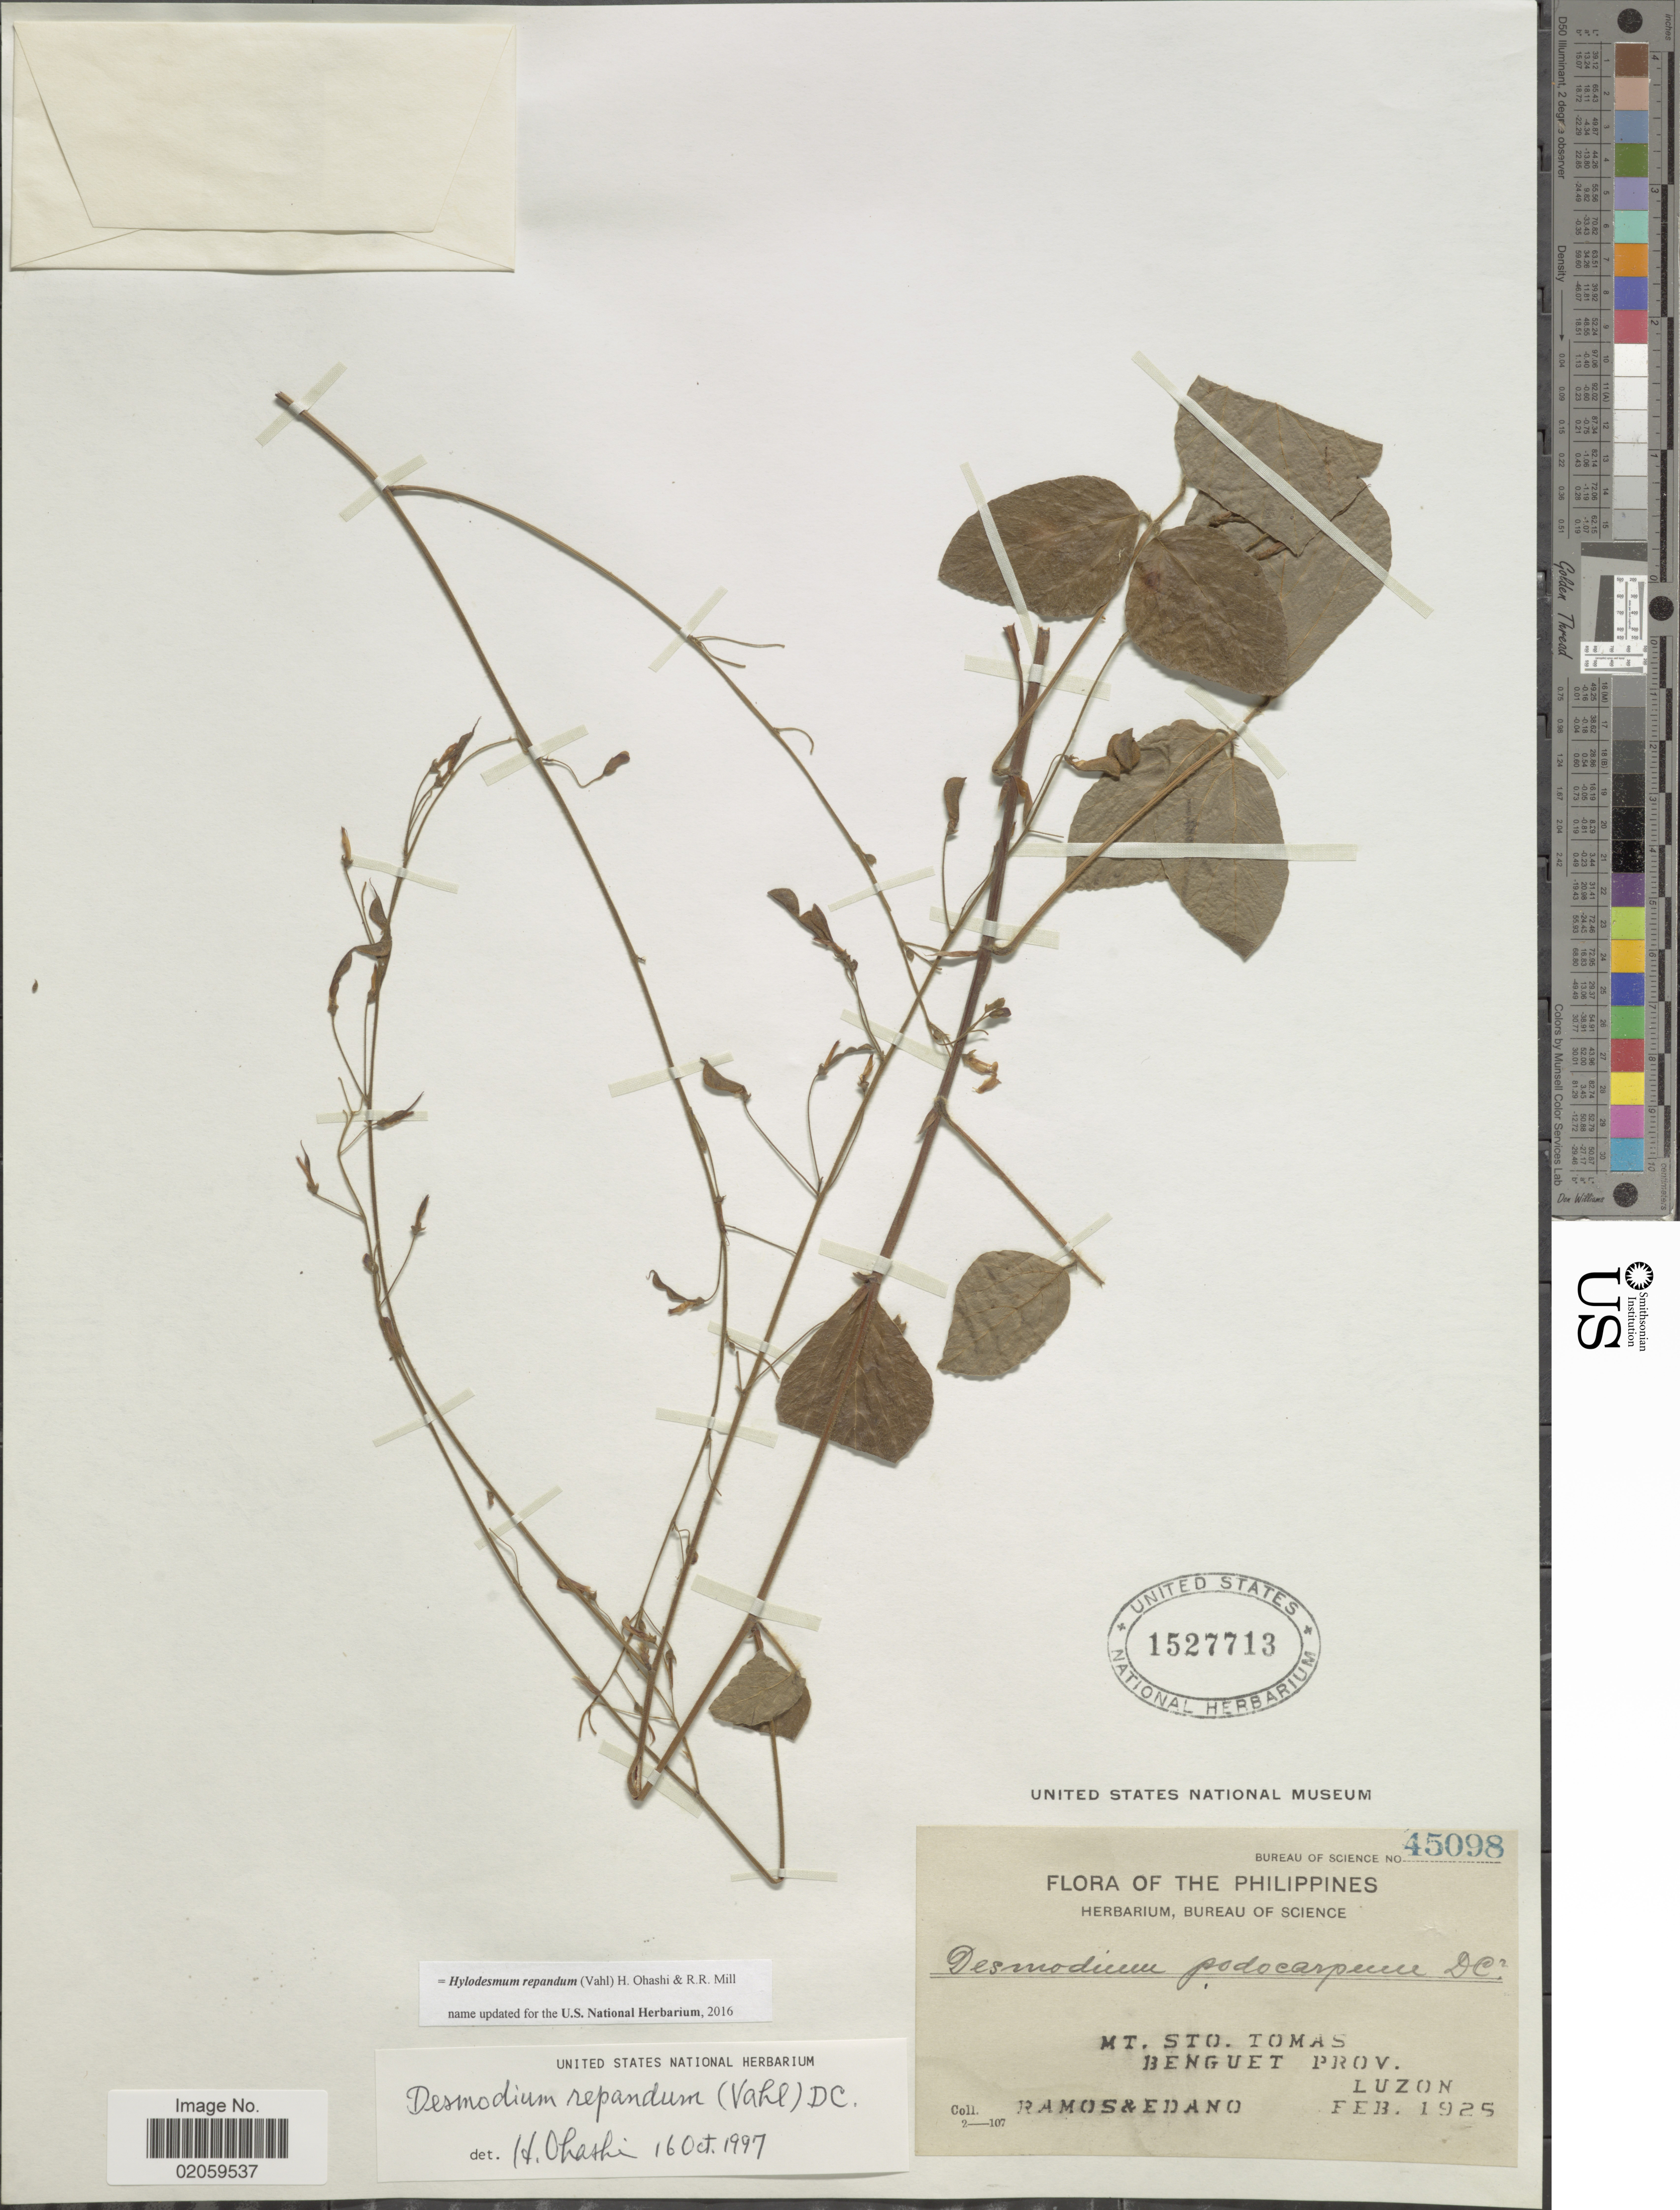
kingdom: Plantae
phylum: Tracheophyta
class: Magnoliopsida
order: Fabales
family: Fabaceae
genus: Hylodesmum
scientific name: Hylodesmum repandum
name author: (Vahl) H. Ohashi & R.R. Mill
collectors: -. Ramos & -. Edano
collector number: Bureau of Science 45098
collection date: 1925-02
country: Philippines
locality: Mt. Sto. Tomas, Benguet Prov., Luzon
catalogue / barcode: US 1527713